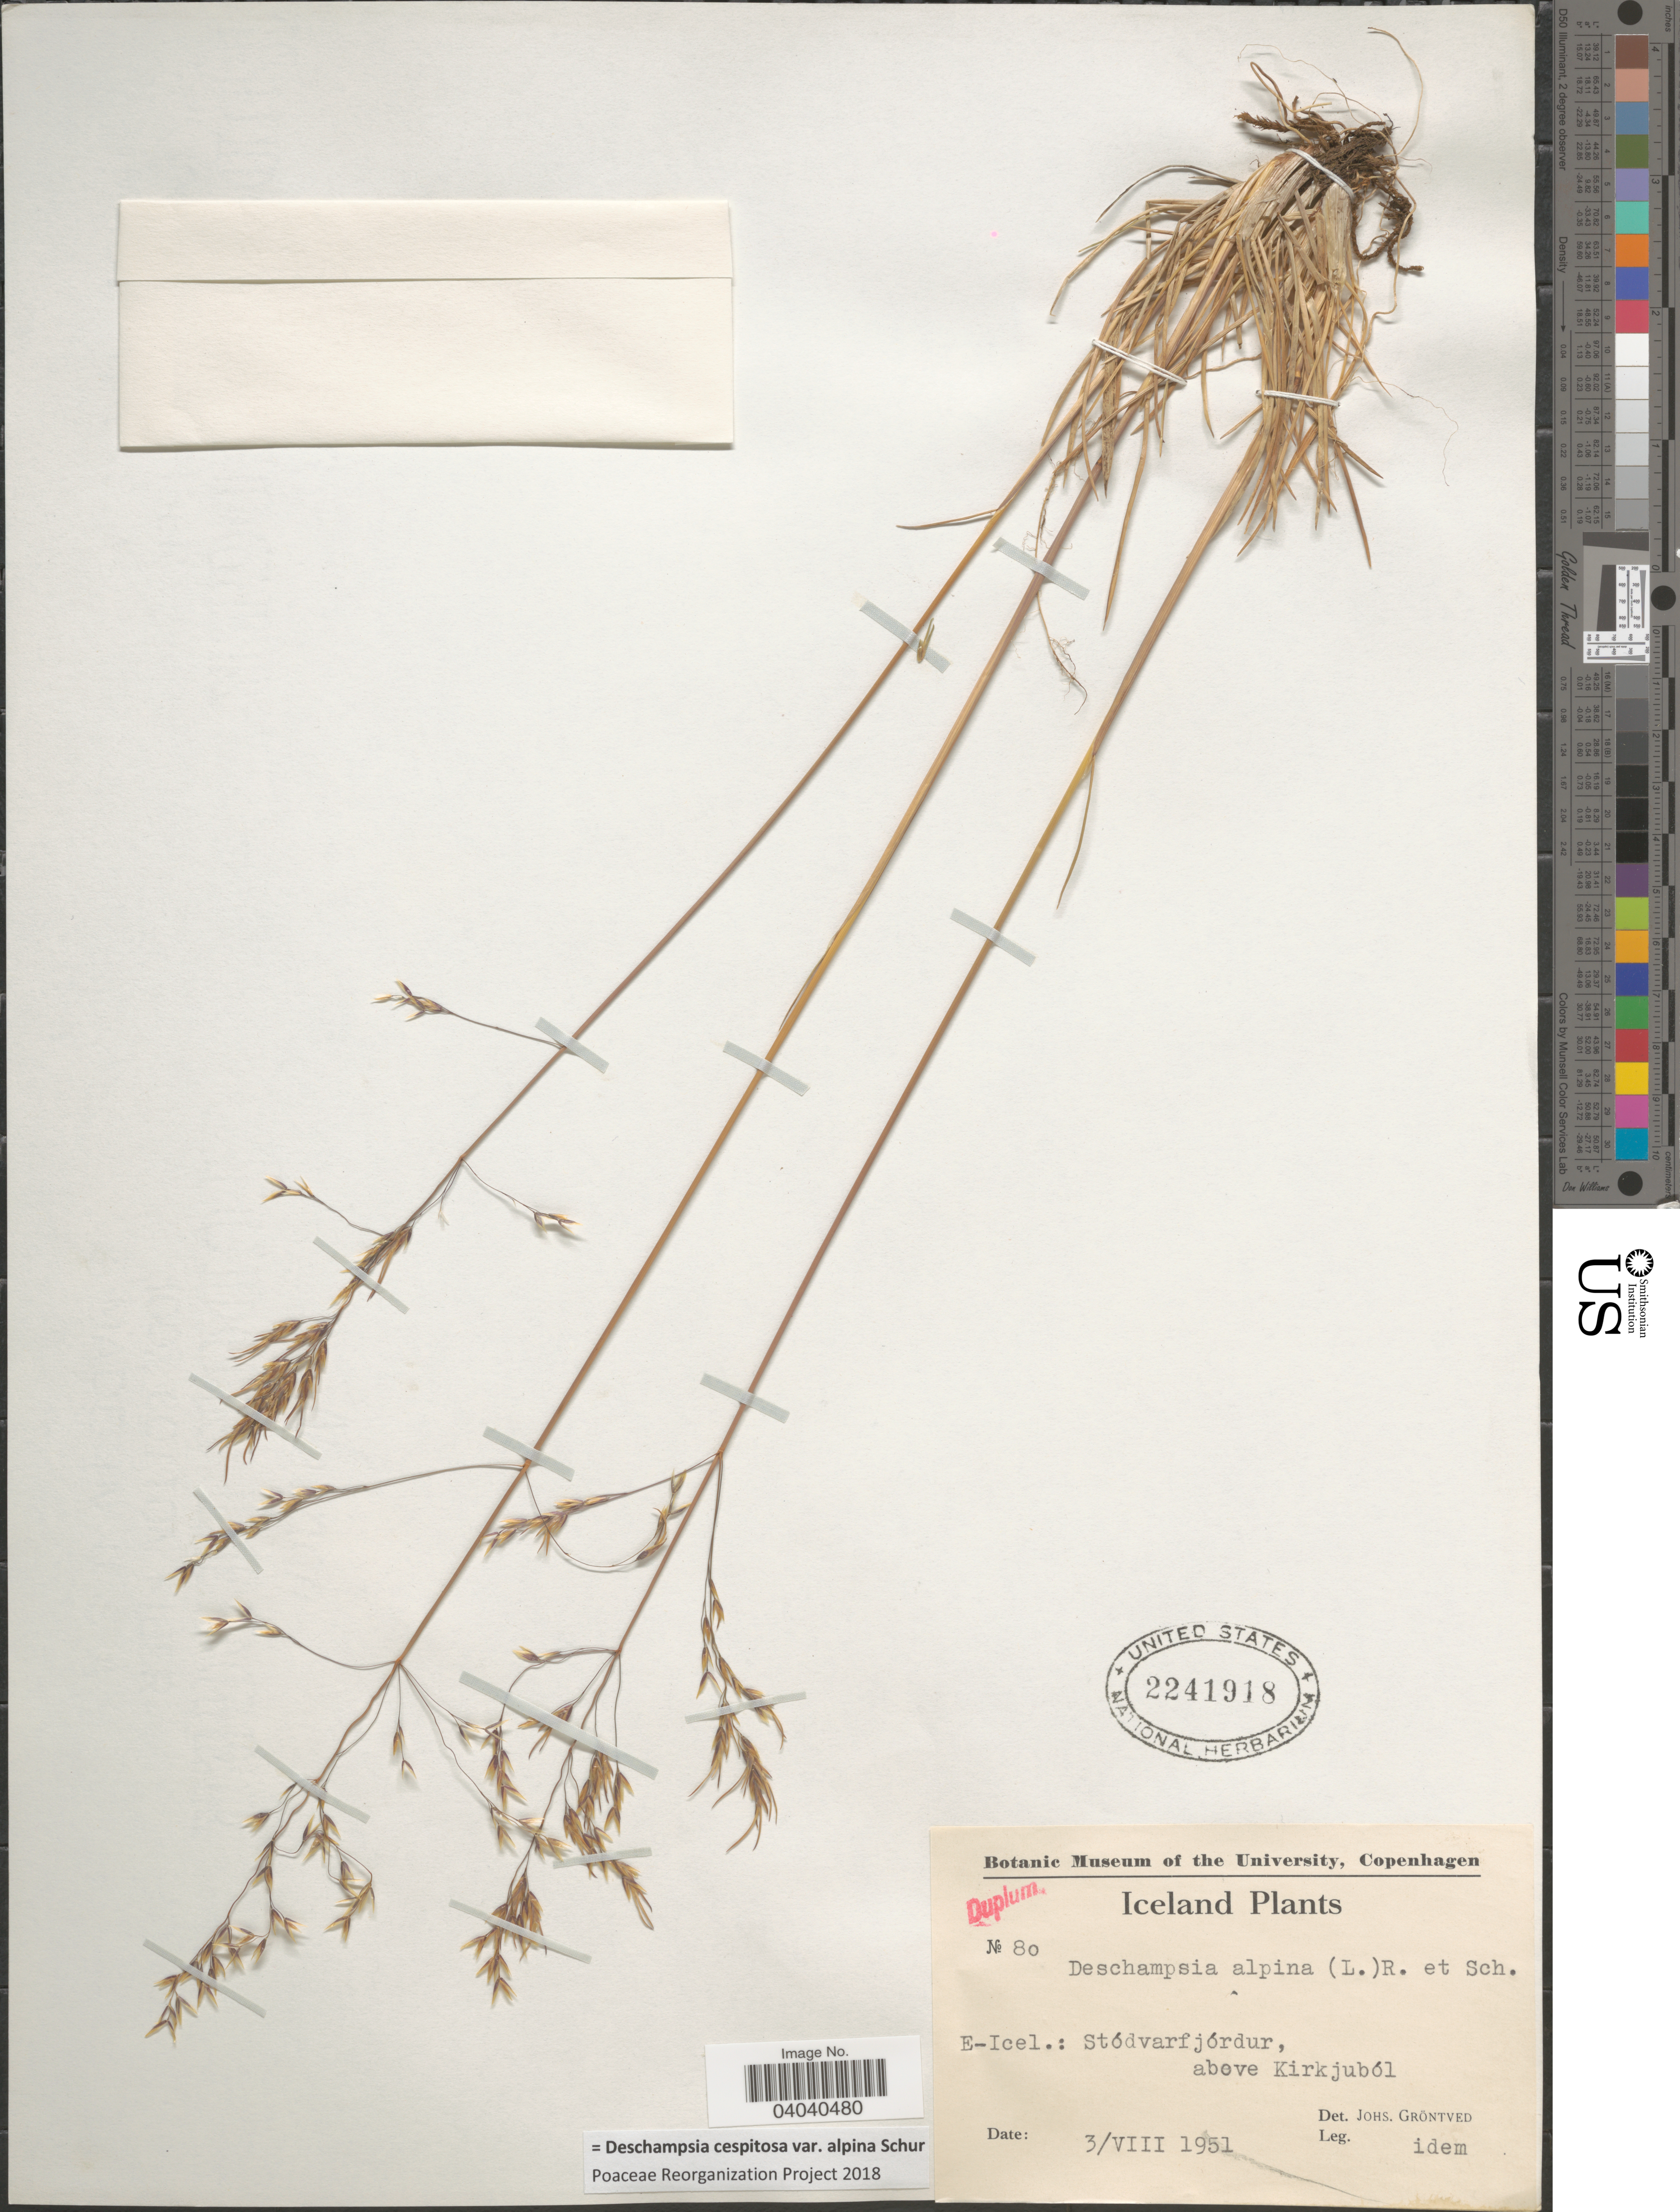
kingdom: Plantae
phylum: Tracheophyta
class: Liliopsida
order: Poales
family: Poaceae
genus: Deschampsia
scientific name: Deschampsia cespitosa var. alpina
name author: Vasey ex W.J. Beal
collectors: J. Grøntved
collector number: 80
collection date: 1951-08-03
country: Iceland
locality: E-Icel.: Stódvarfjórdur, above Kirkjuból.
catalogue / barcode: US 2241918